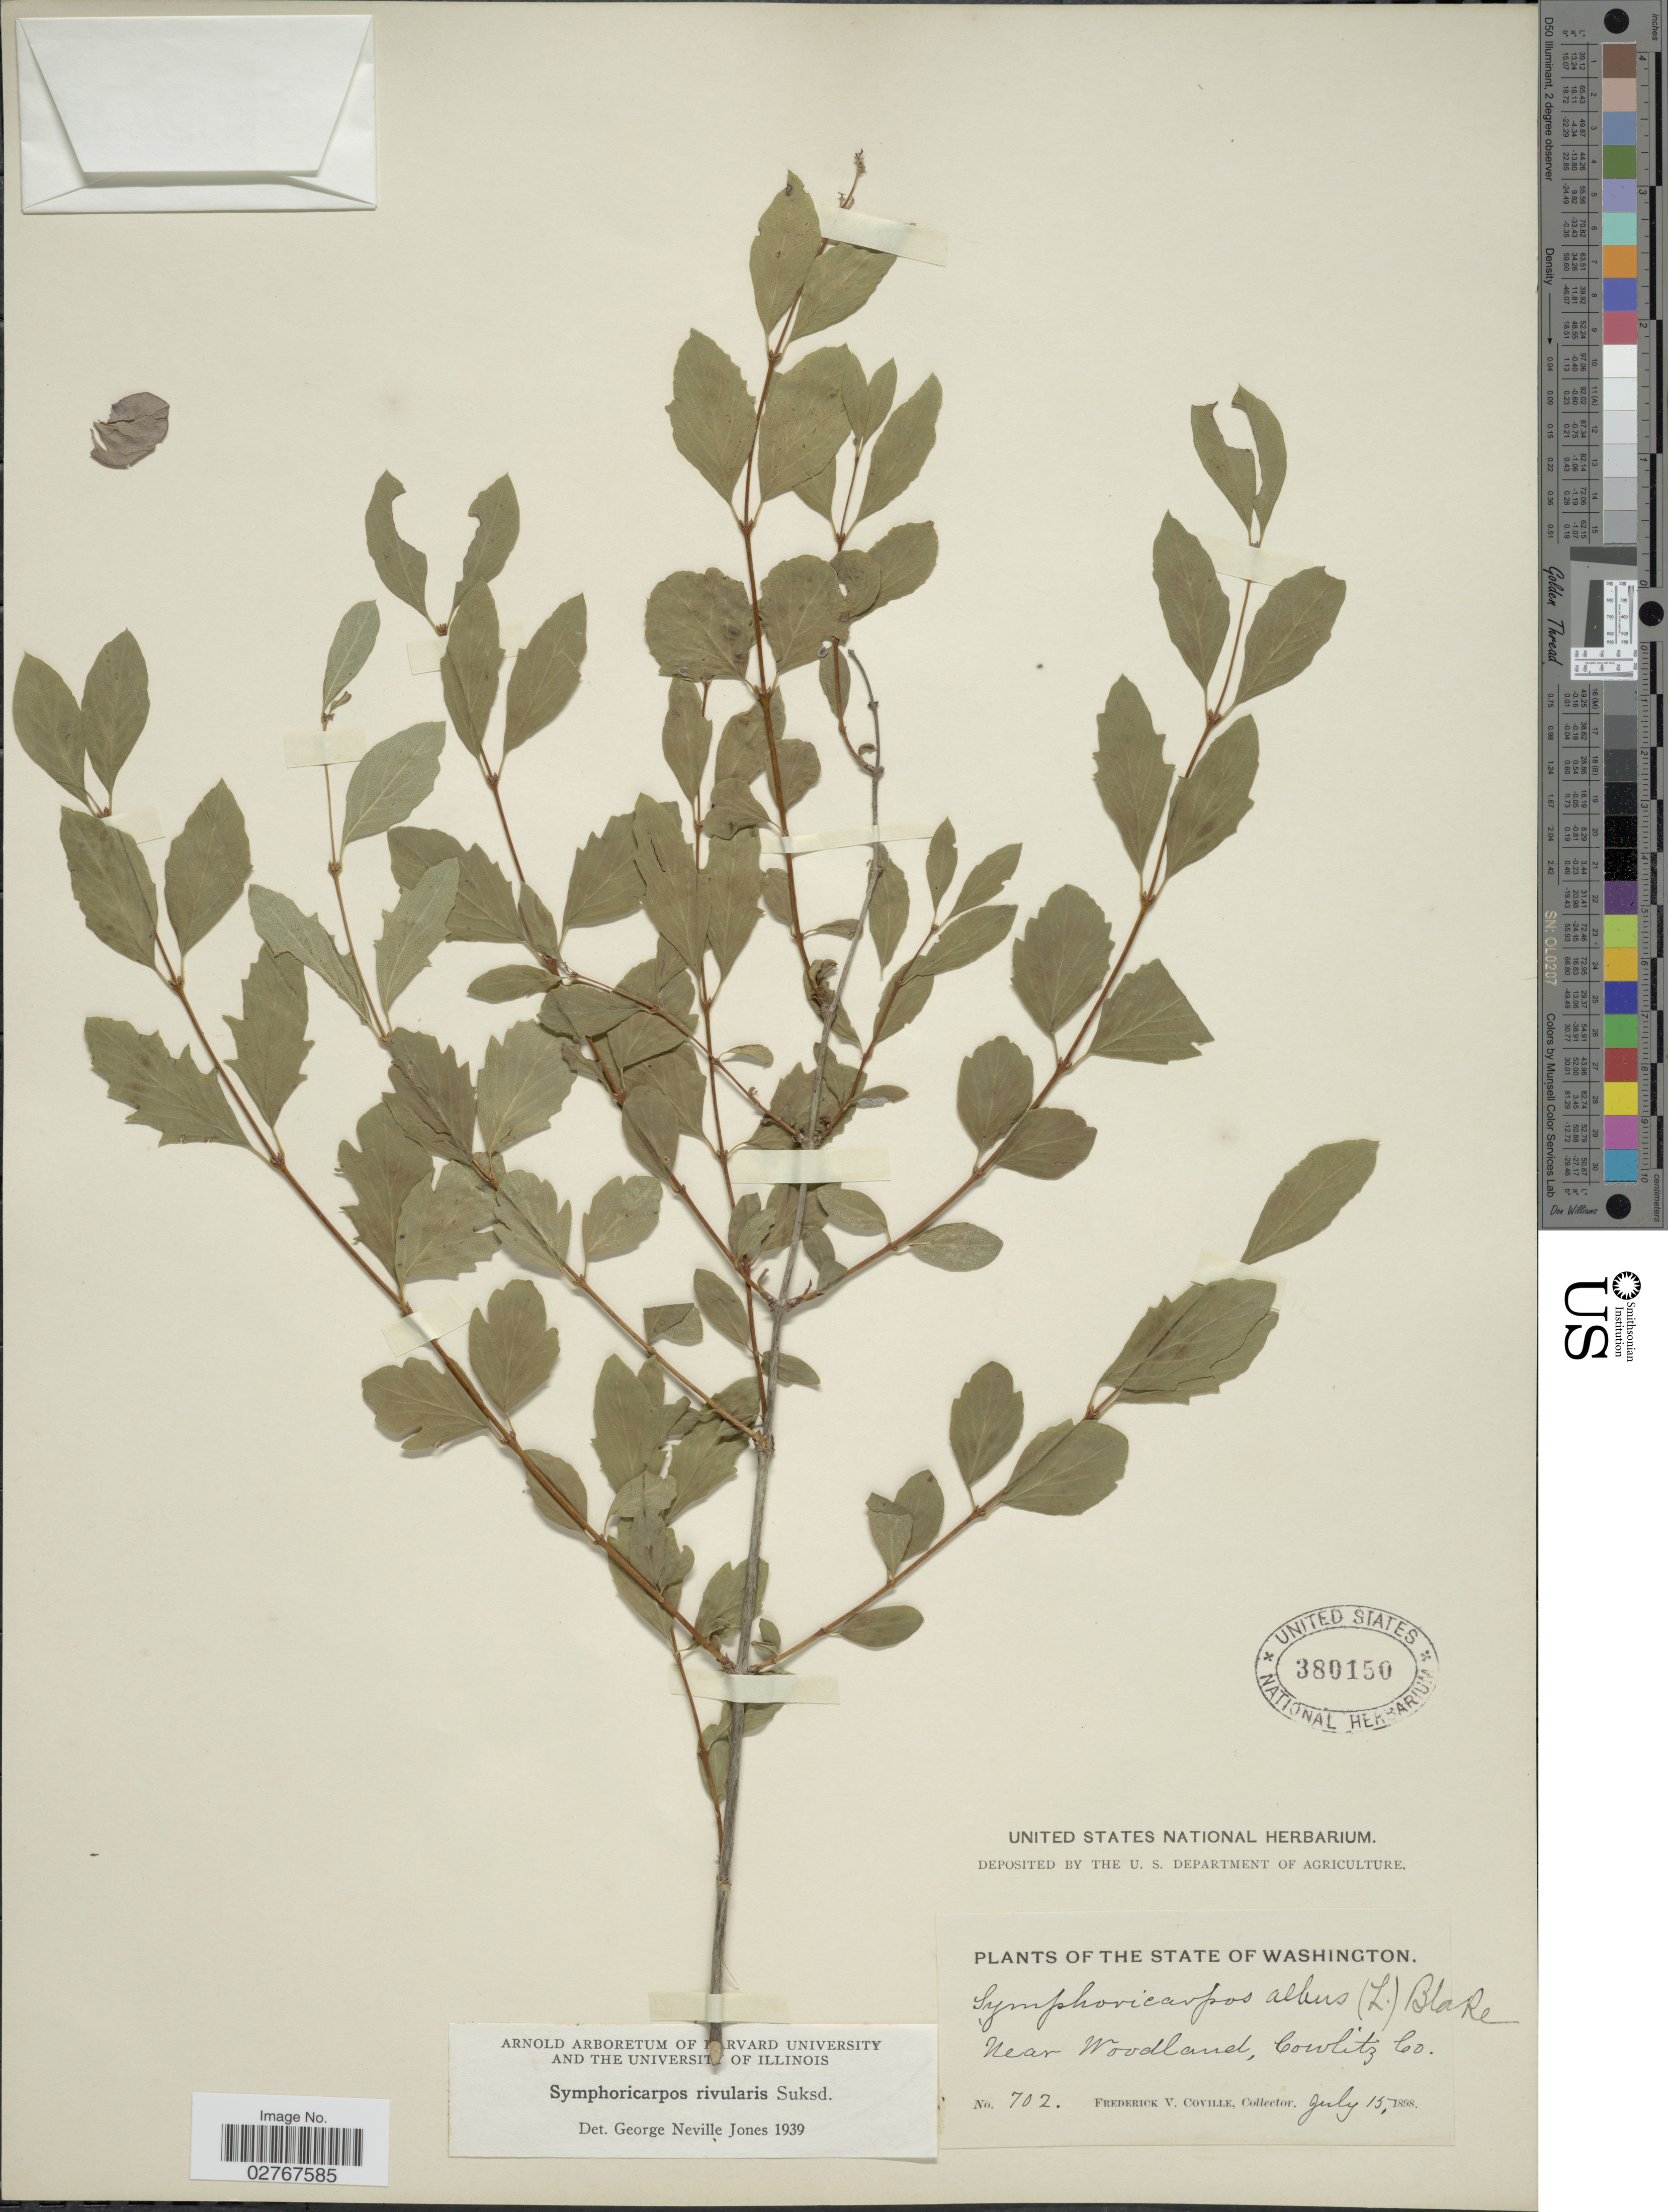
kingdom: Plantae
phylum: Tracheophyta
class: Magnoliopsida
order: Dipsacales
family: Caprifoliaceae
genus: Symphoricarpos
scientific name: Symphoricarpos rivularis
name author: Suksd.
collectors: F. V. Coville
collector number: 702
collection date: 1898-07-15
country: United States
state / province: Washington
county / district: Cowlitz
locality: The State of Washington, Near Woodland, Cowlitz Co.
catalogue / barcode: US 380150